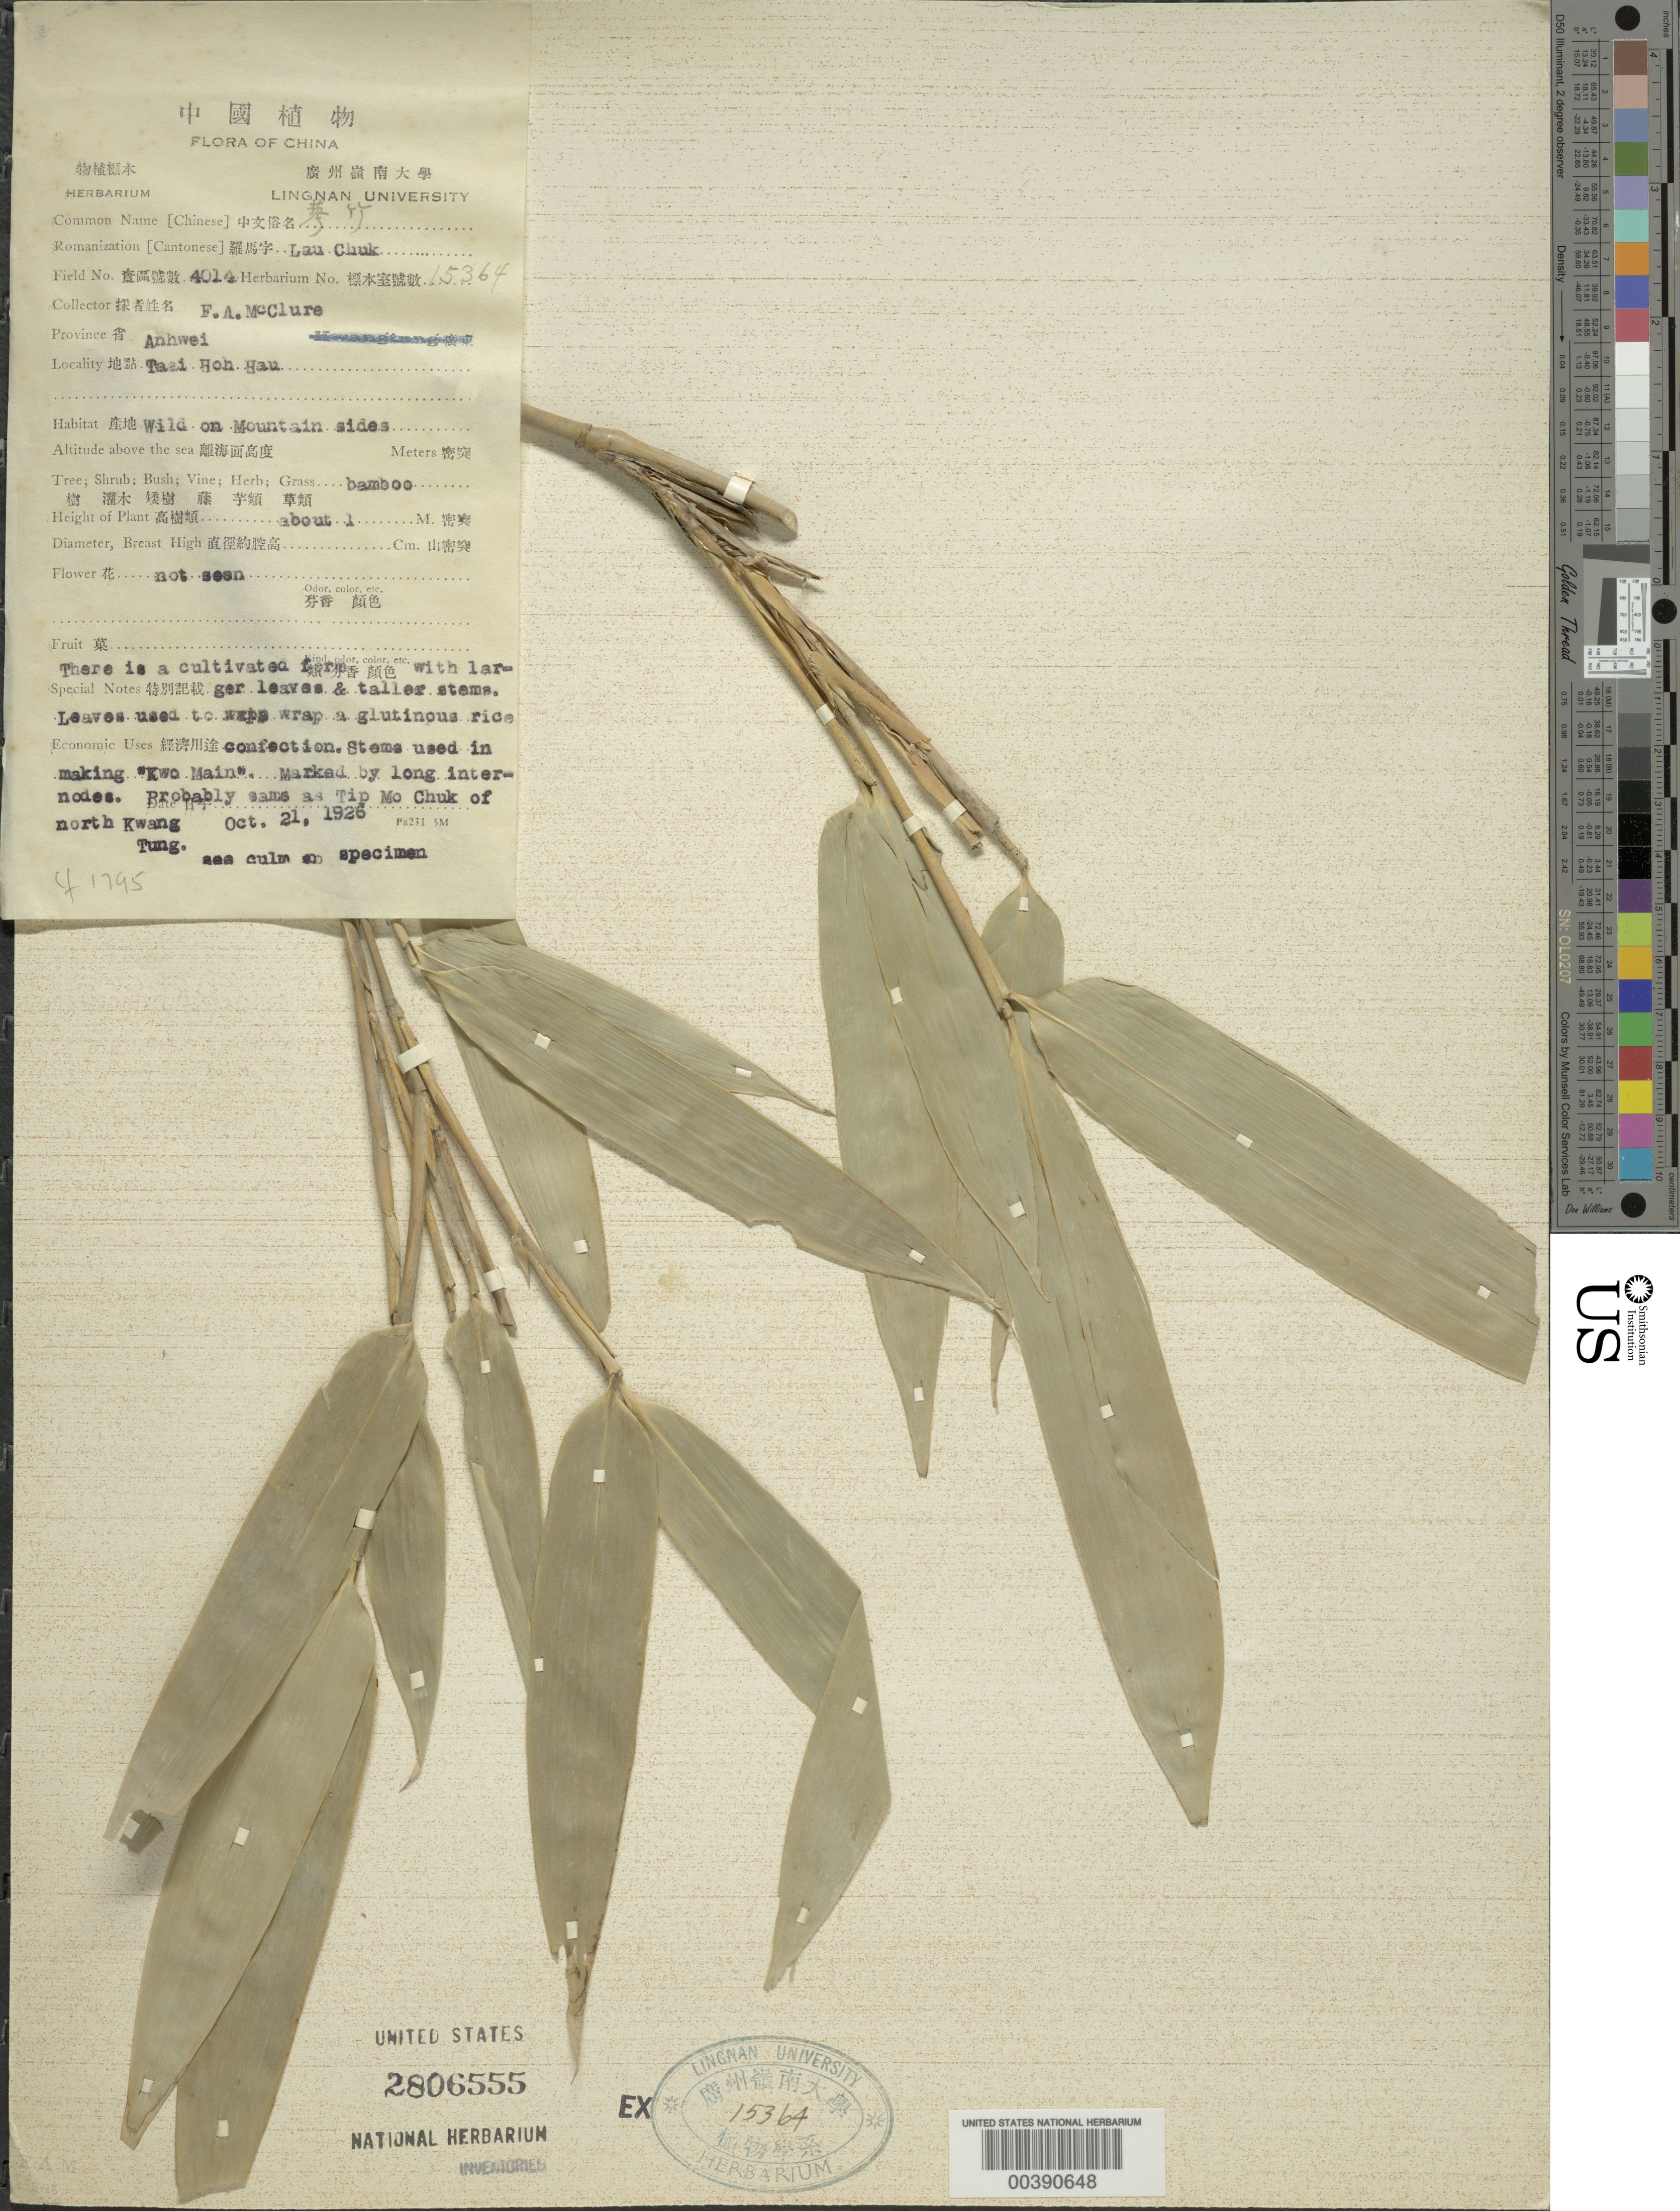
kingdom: Plantae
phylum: Tracheophyta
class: Liliopsida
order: Poales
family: Poaceae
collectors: F. A. McClure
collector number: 4014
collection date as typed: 21 Oct 1926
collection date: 1926-10-21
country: China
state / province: Anhui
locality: Taai hoh hau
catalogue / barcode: US 2806555